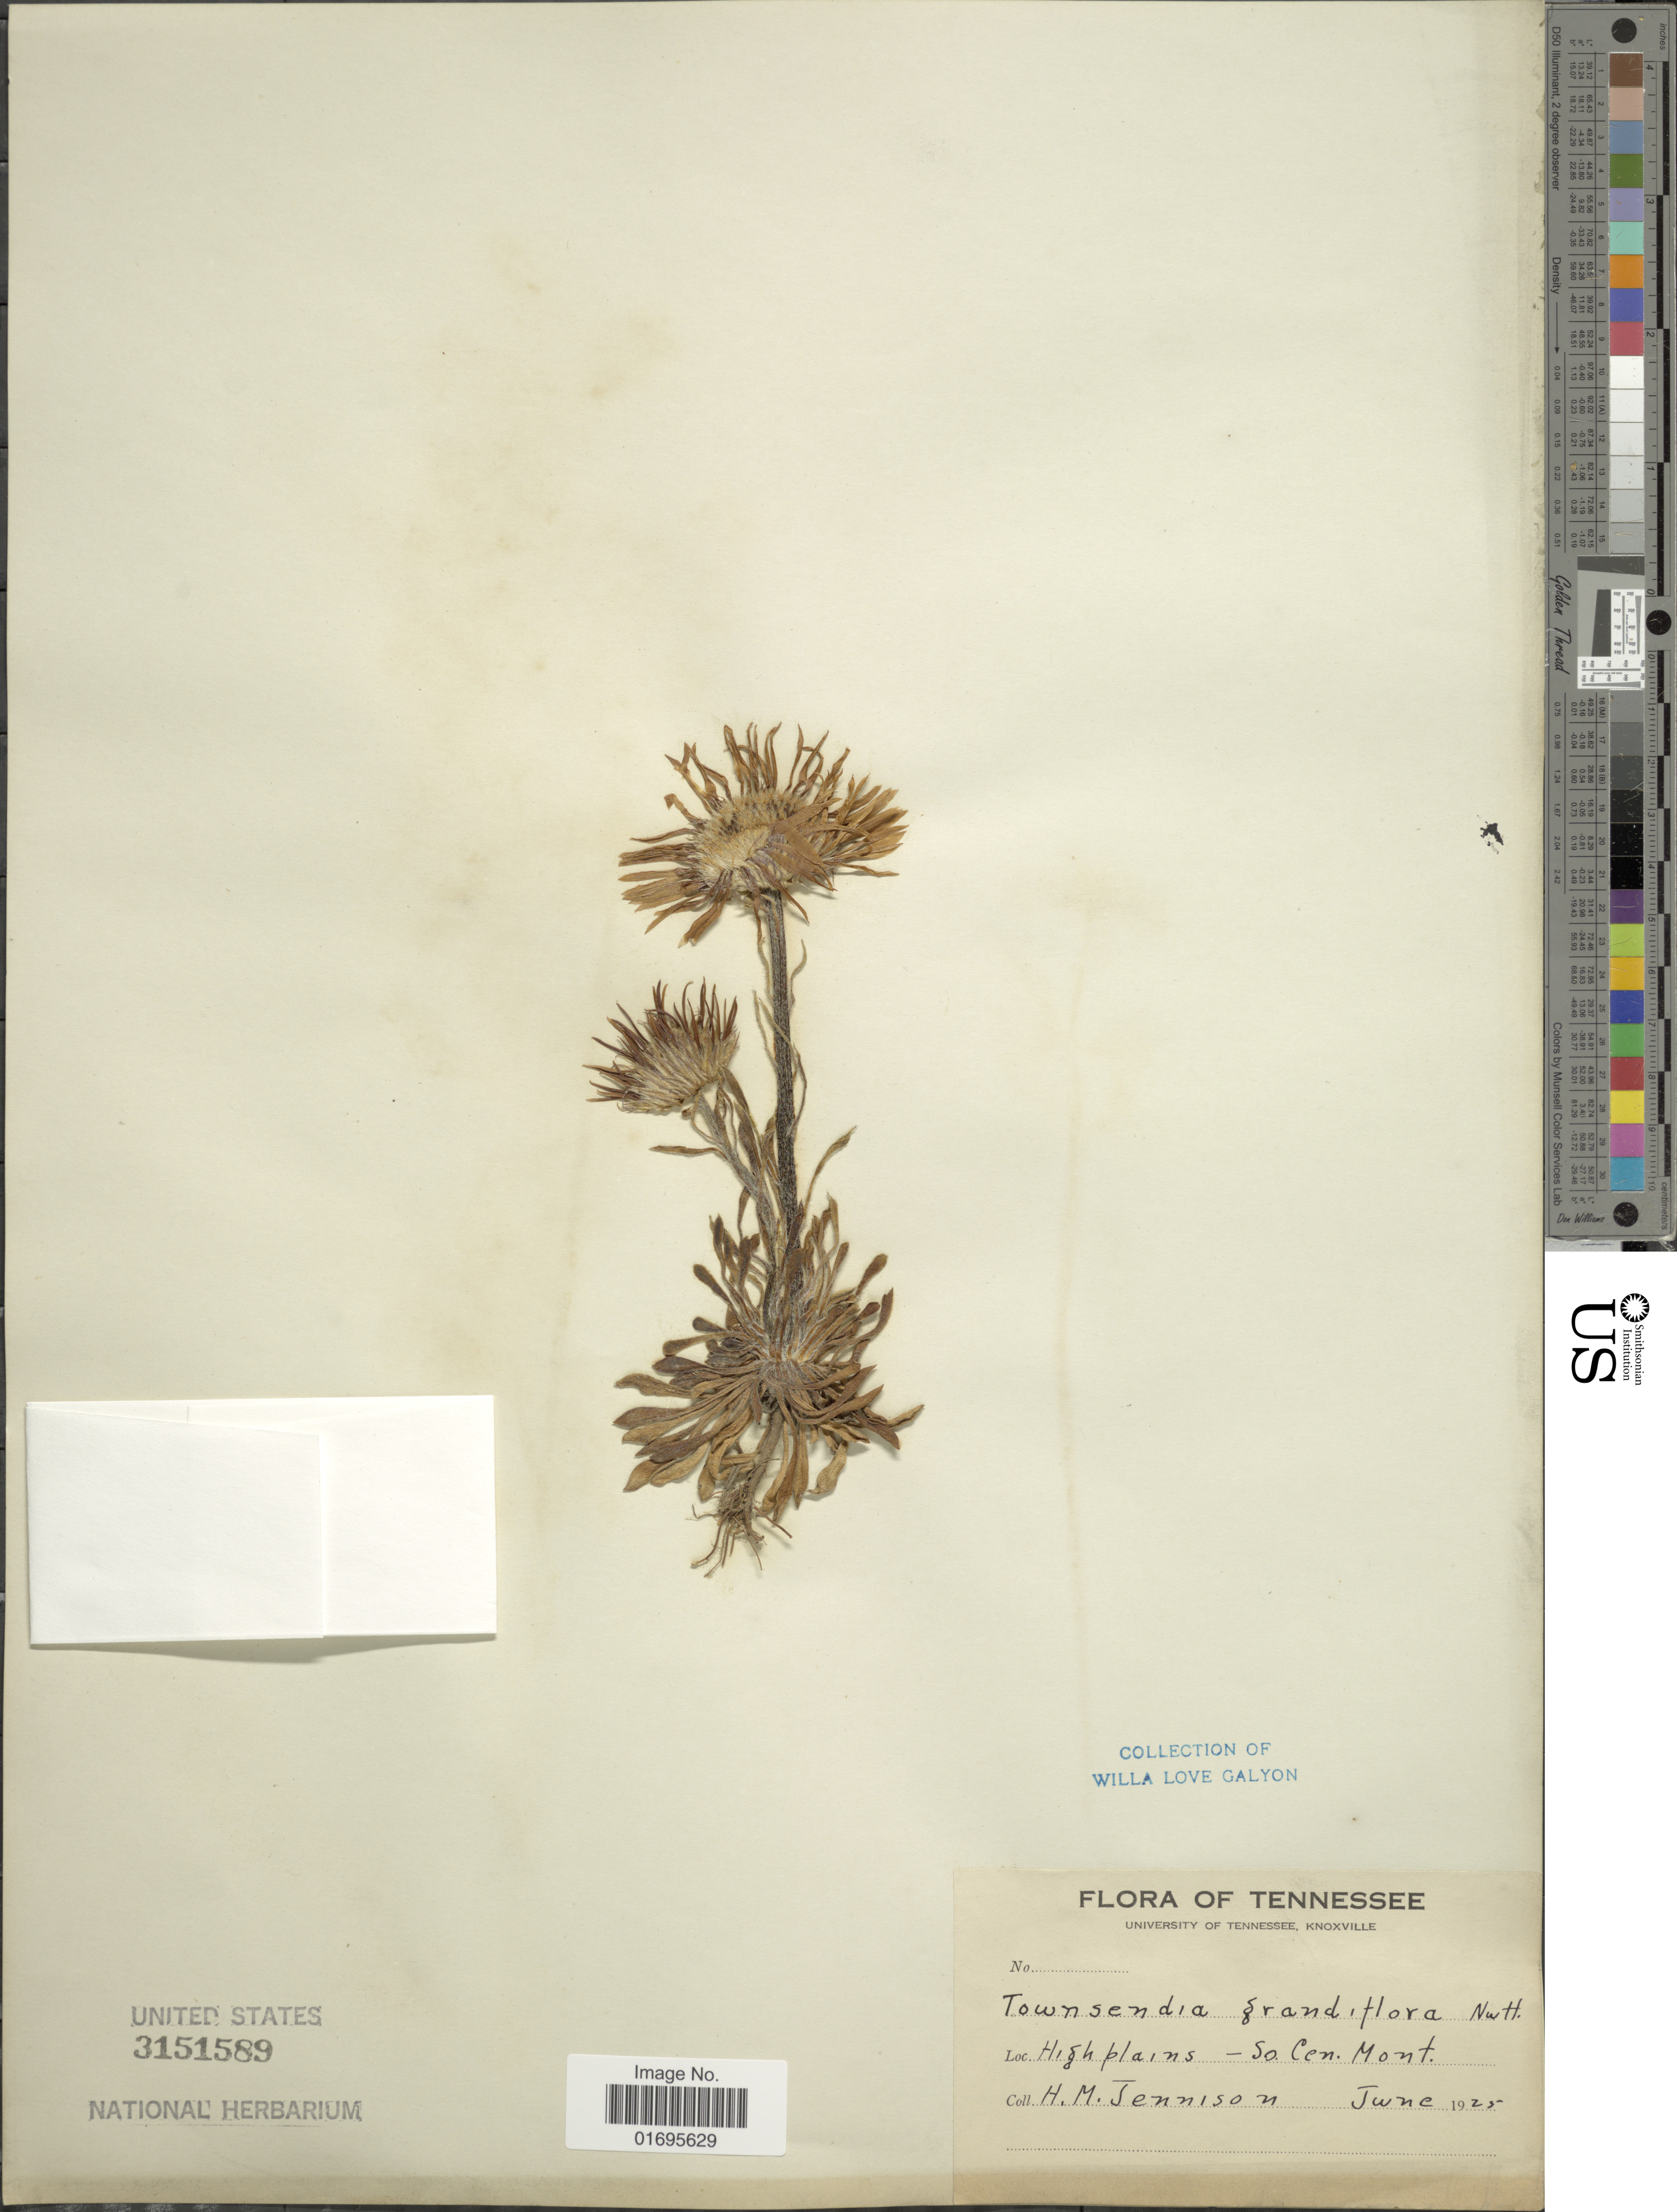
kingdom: Plantae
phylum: Tracheophyta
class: Magnoliopsida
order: Asterales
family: Asteraceae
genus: Townsendia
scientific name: Townsendia grandiflora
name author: Nutt.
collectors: H. Jennison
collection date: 1925-06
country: United States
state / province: Tennessee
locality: High plains, So. Cen. Mont.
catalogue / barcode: US 3151589